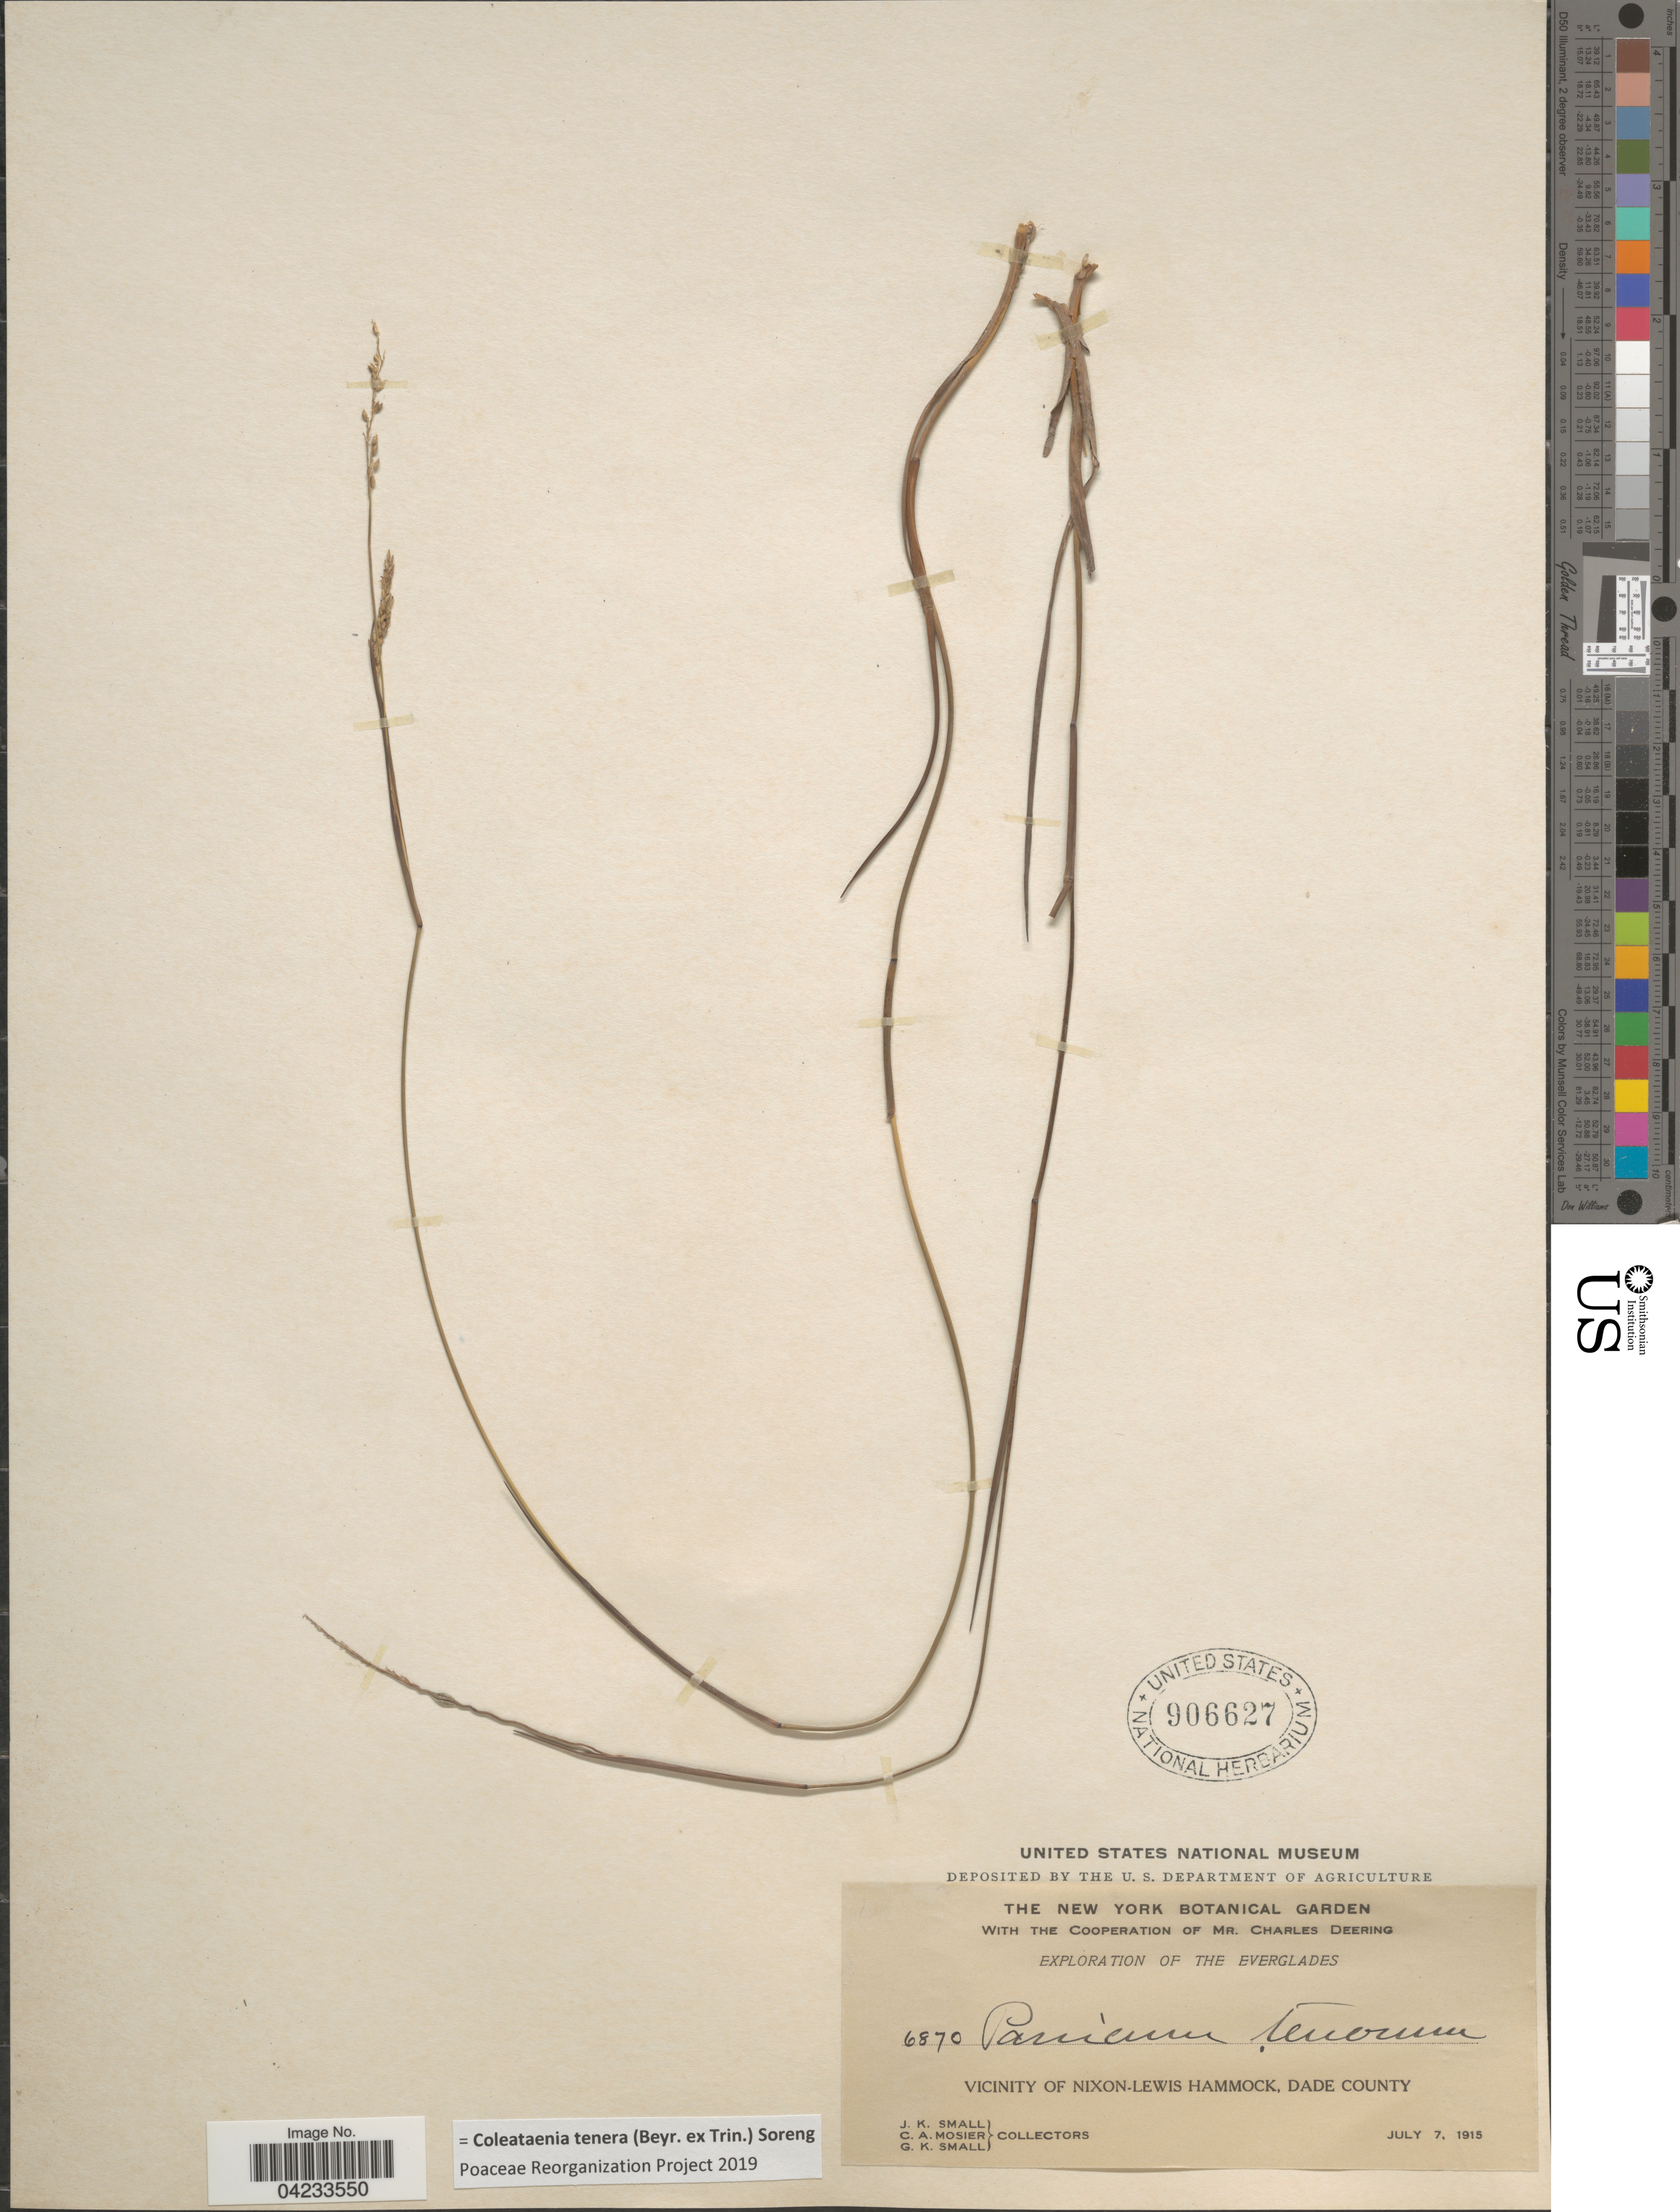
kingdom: Plantae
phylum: Tracheophyta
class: Liliopsida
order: Poales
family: Poaceae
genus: Coleataenia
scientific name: Coleataenia tenera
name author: (Beyr. ex Trin.) Soreng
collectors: J. K. Small, C. A. Mosier & G. K. Small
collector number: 6870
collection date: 1915-07-07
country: United States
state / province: Florida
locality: Exploration of the Everglades. Vicinity of Nixon-Lewis Hammock, Dade County.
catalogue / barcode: US 906627